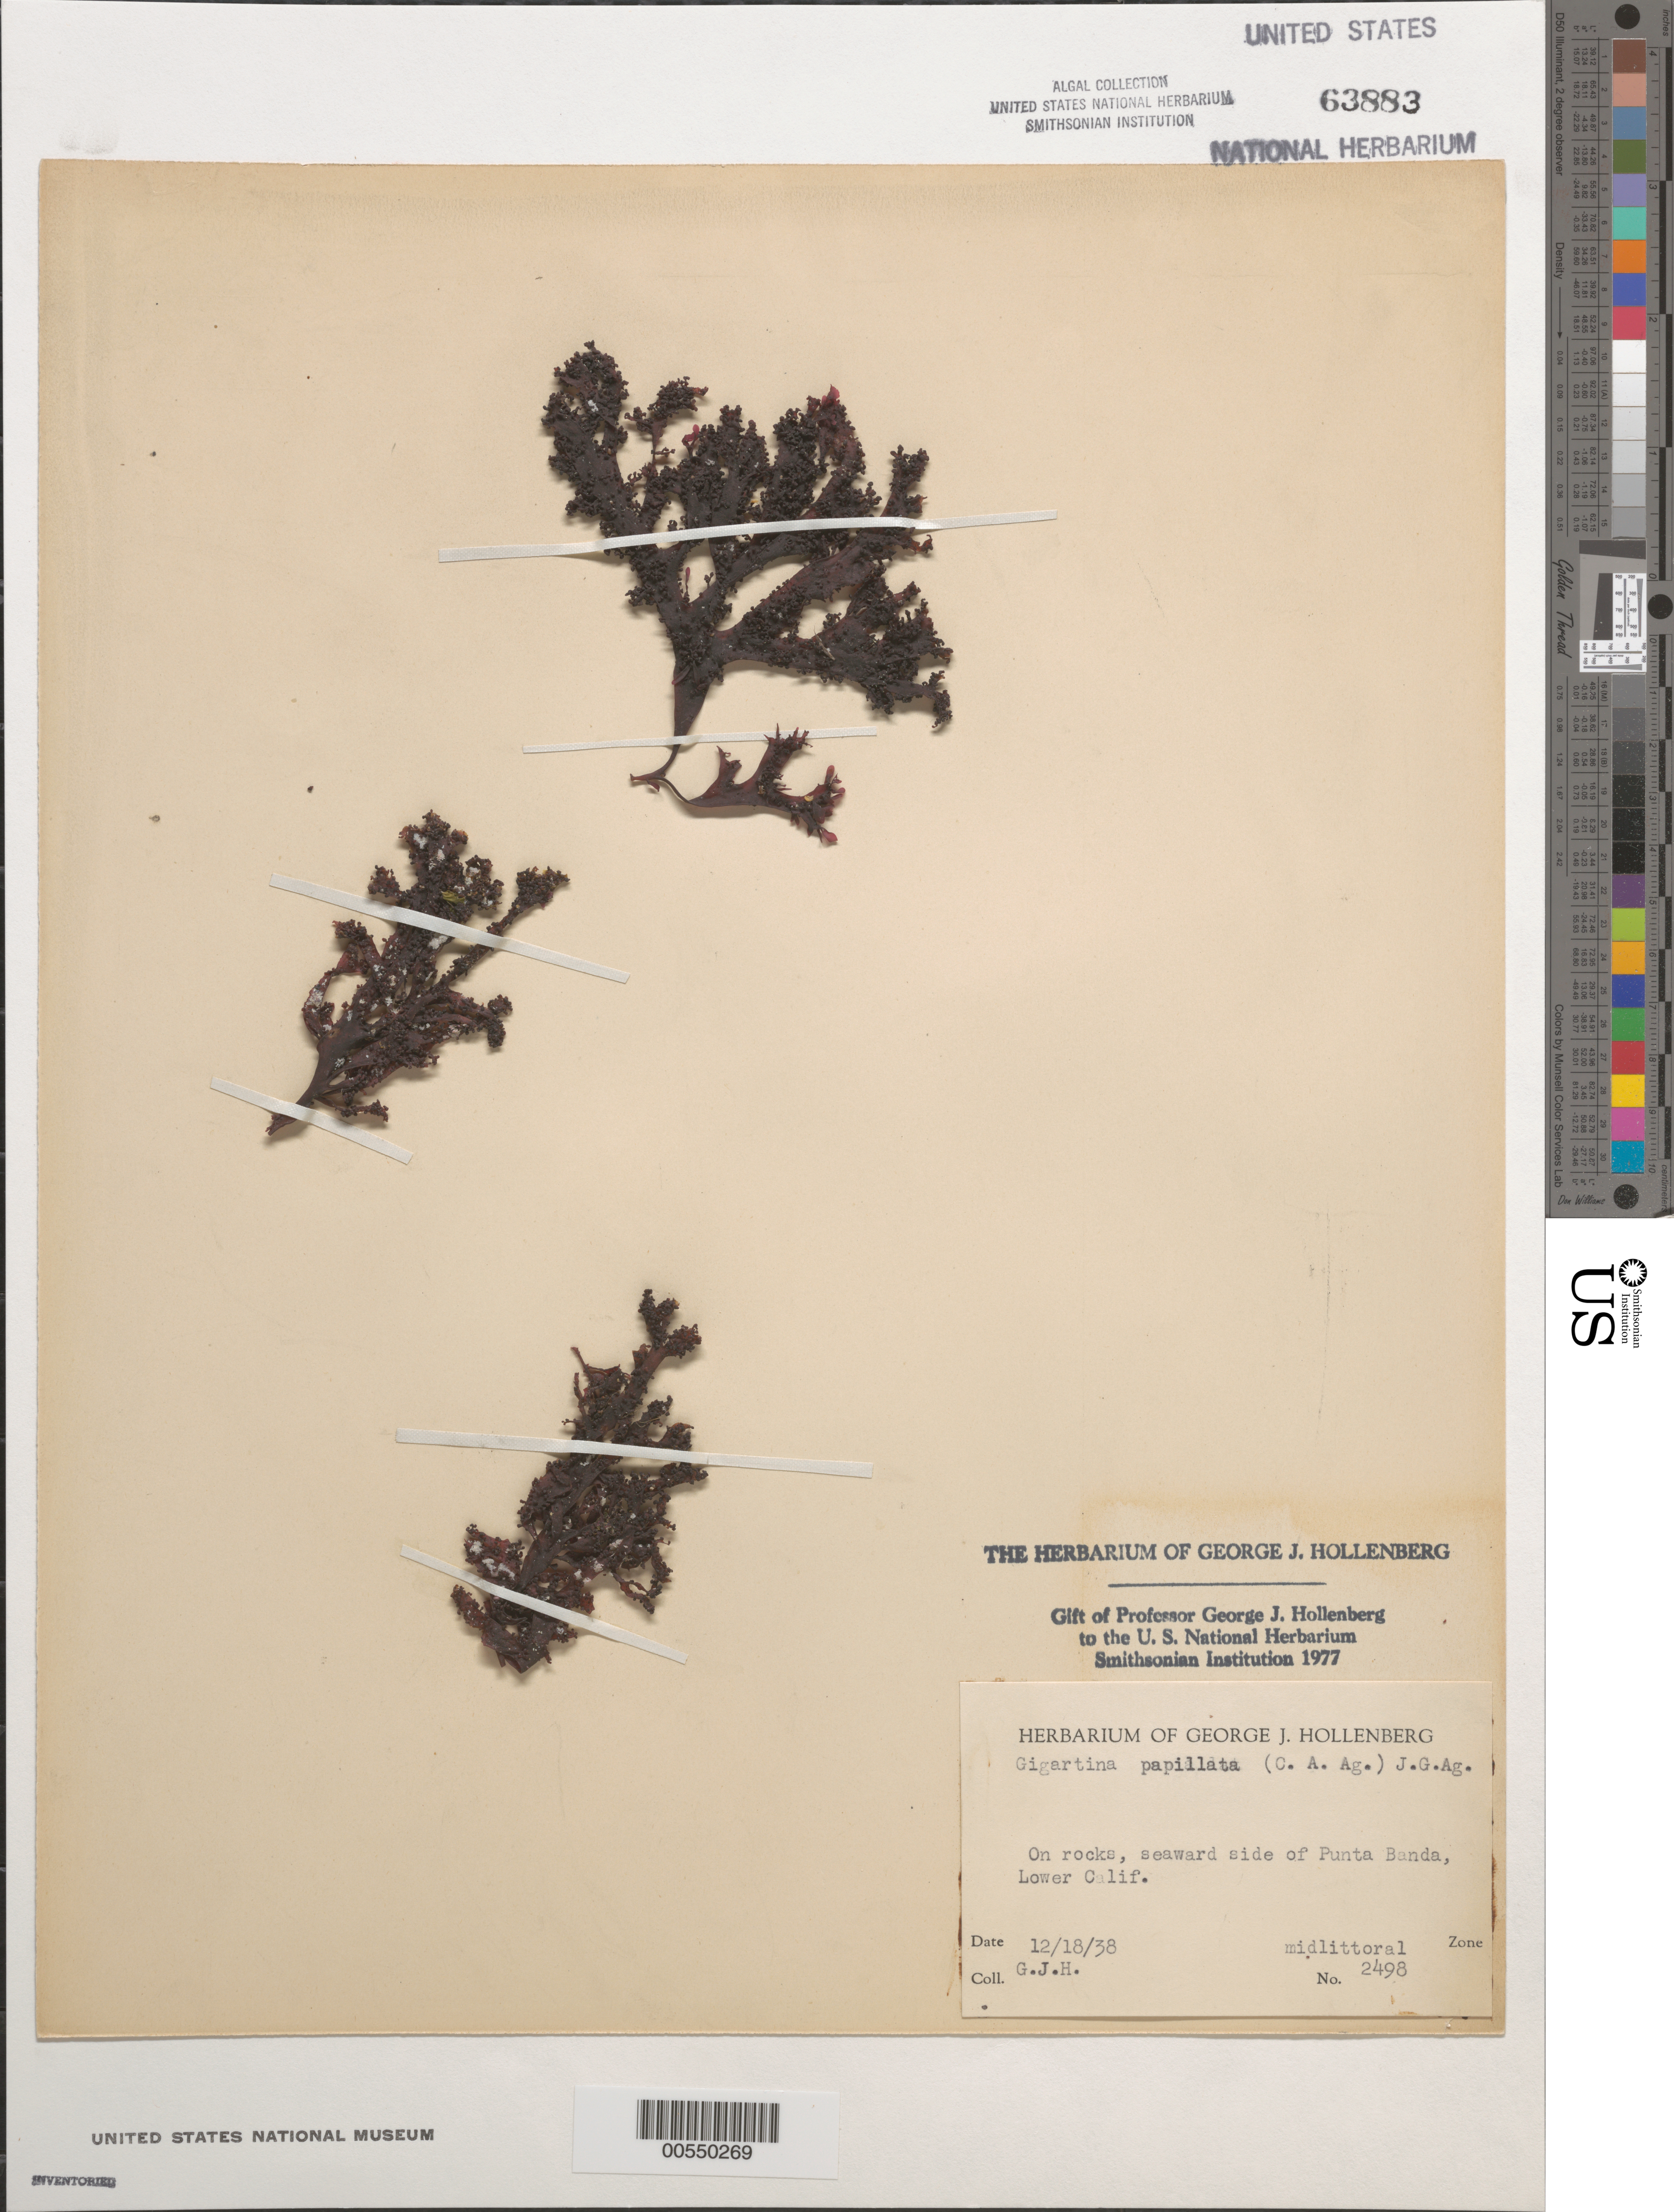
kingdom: Plantae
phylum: Rhodophyta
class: Florideophyceae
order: Gigartinales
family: Phyllophoraceae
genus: Mastocarpus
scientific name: Mastocarpus papillatus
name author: (C. Agardh) Kütz.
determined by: Algae name updating Project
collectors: G. Hollenberg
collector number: GJH 2498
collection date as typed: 18 Dec 1938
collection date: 1938-12-18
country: Mexico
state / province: Baja California Norte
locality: Seaward side of Punta Banda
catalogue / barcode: US 63883